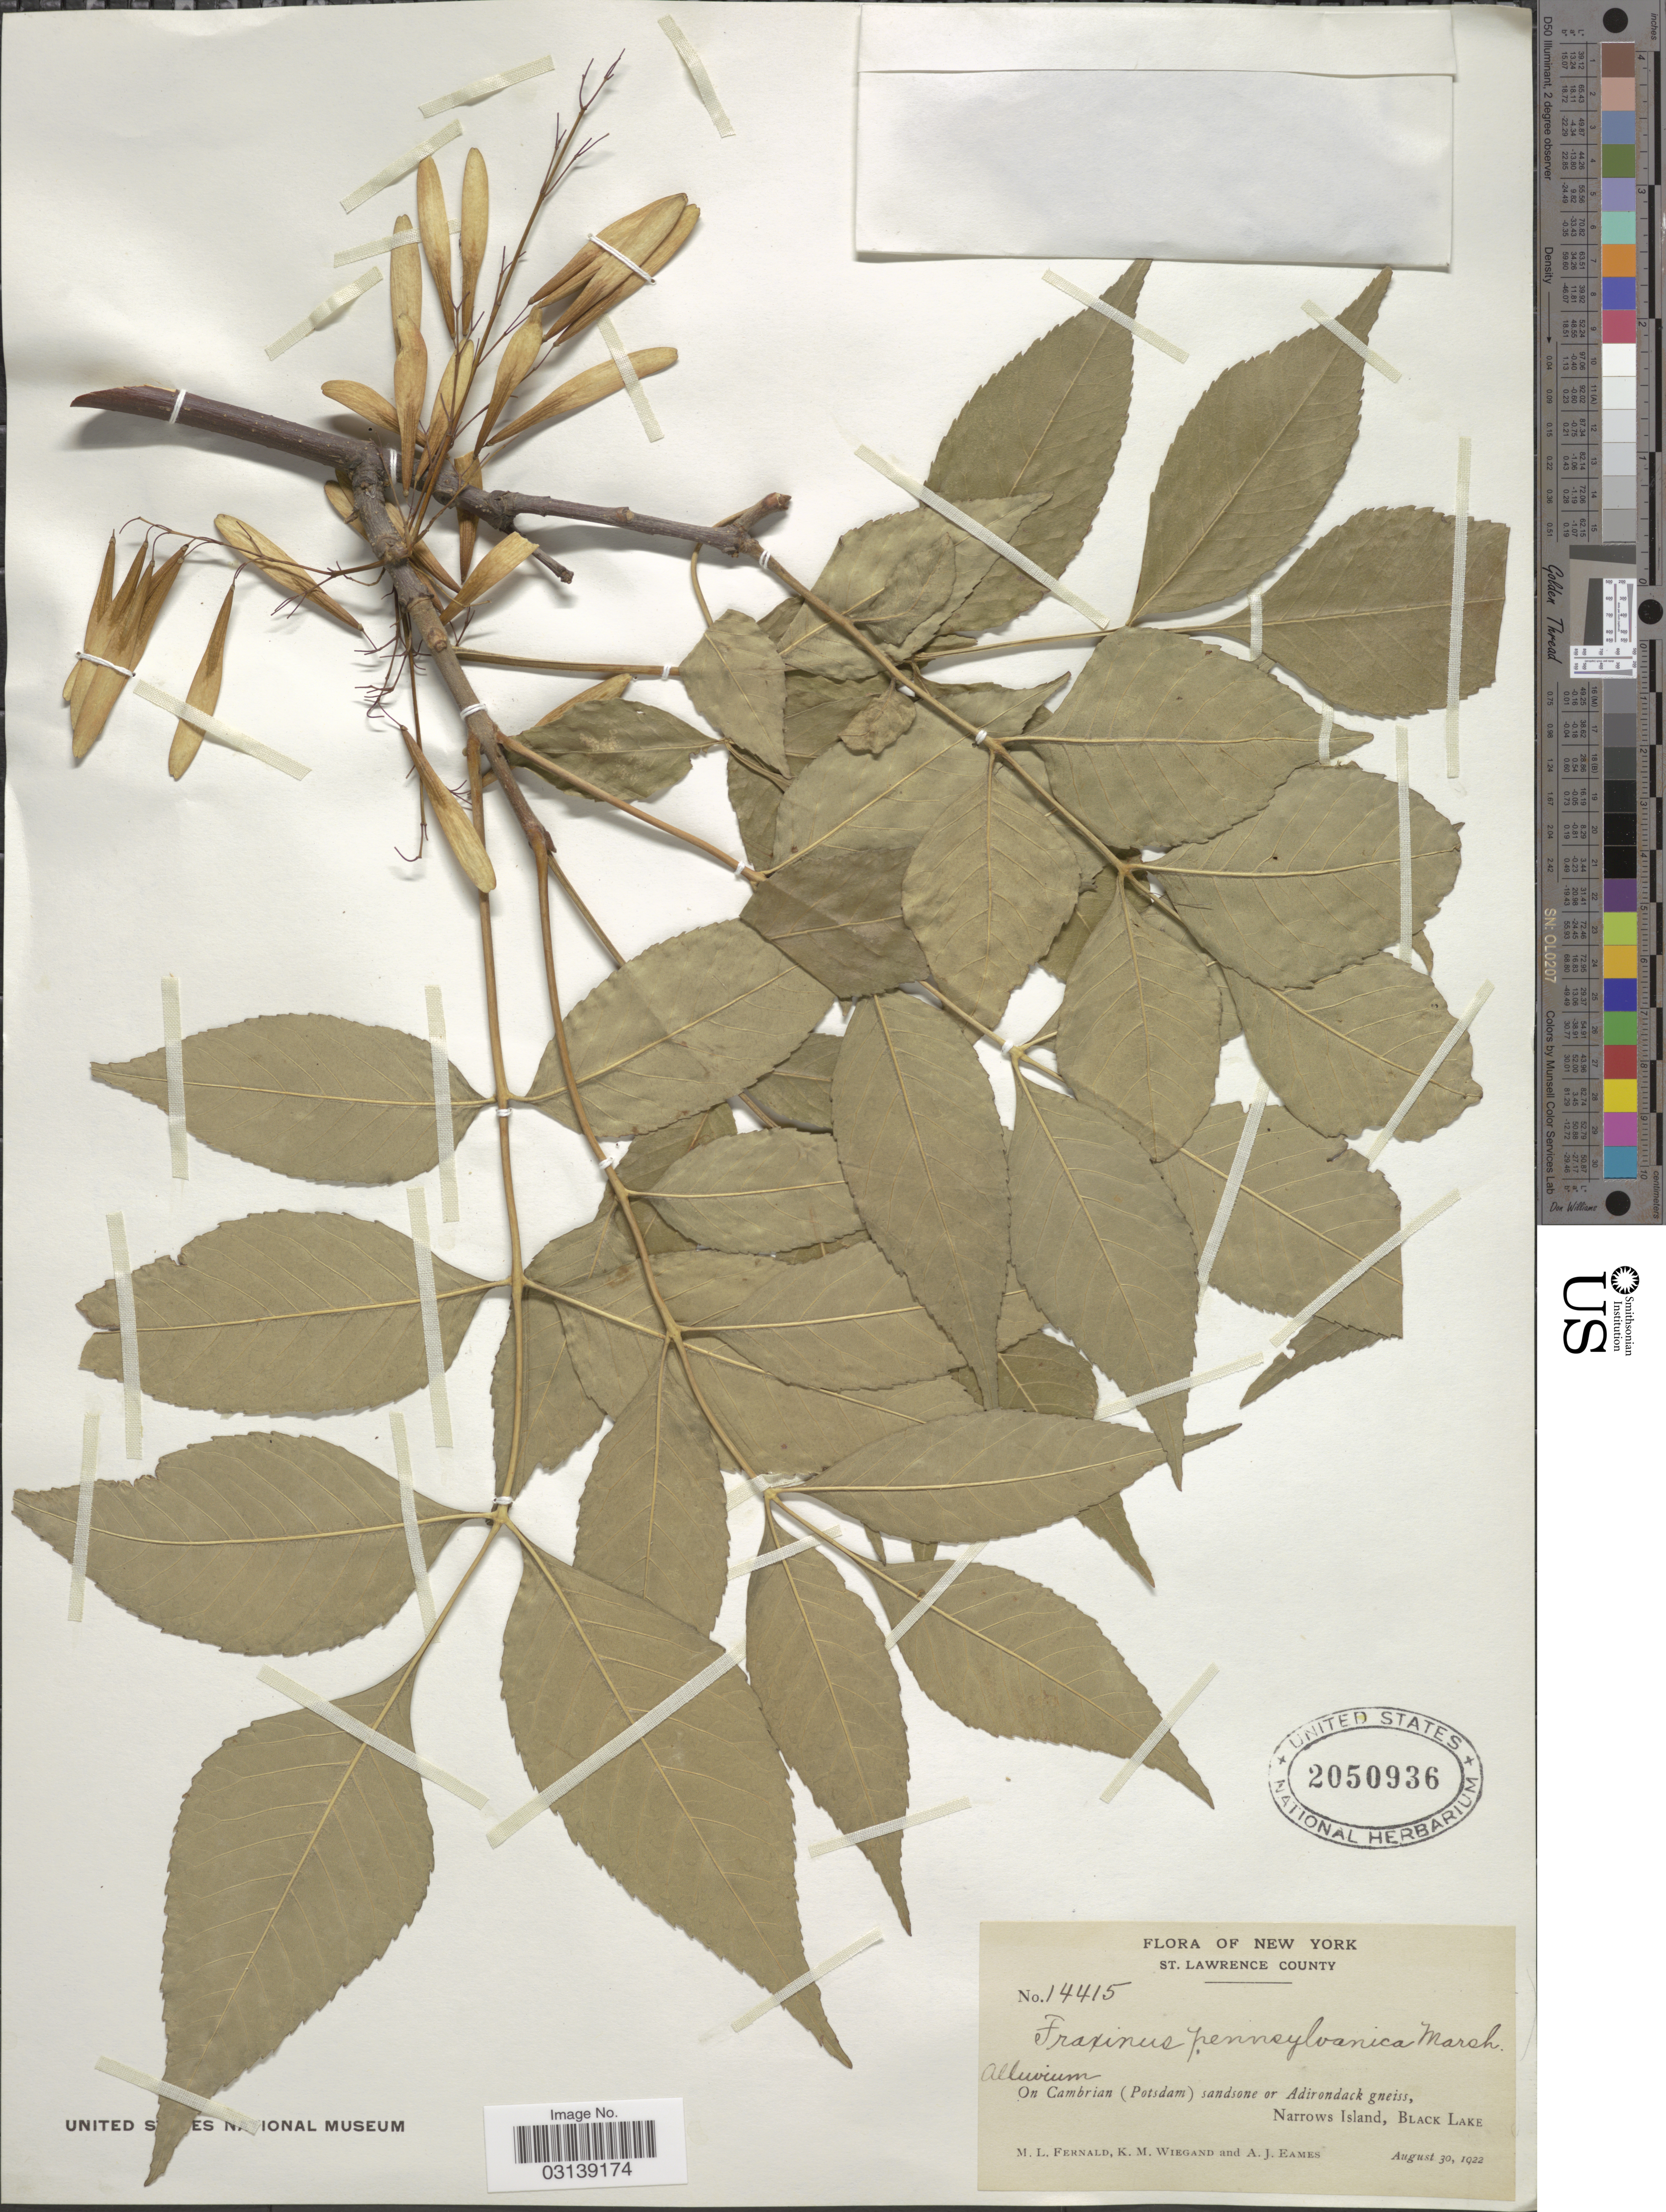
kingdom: Plantae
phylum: Tracheophyta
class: Magnoliopsida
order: Lamiales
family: Oleaceae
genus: Fraxinus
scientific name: Fraxinus pennsylvanica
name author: Marshall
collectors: M. L. Fernald, K. M. Wiegand & A. J. Eames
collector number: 14415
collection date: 1922-08-30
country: United States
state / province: New York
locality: St. Lawrence County. On Cambrian (Potsdam) sandsone or Adirondack gneiss, Narrows Island, Black Lake.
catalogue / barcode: US 2050936